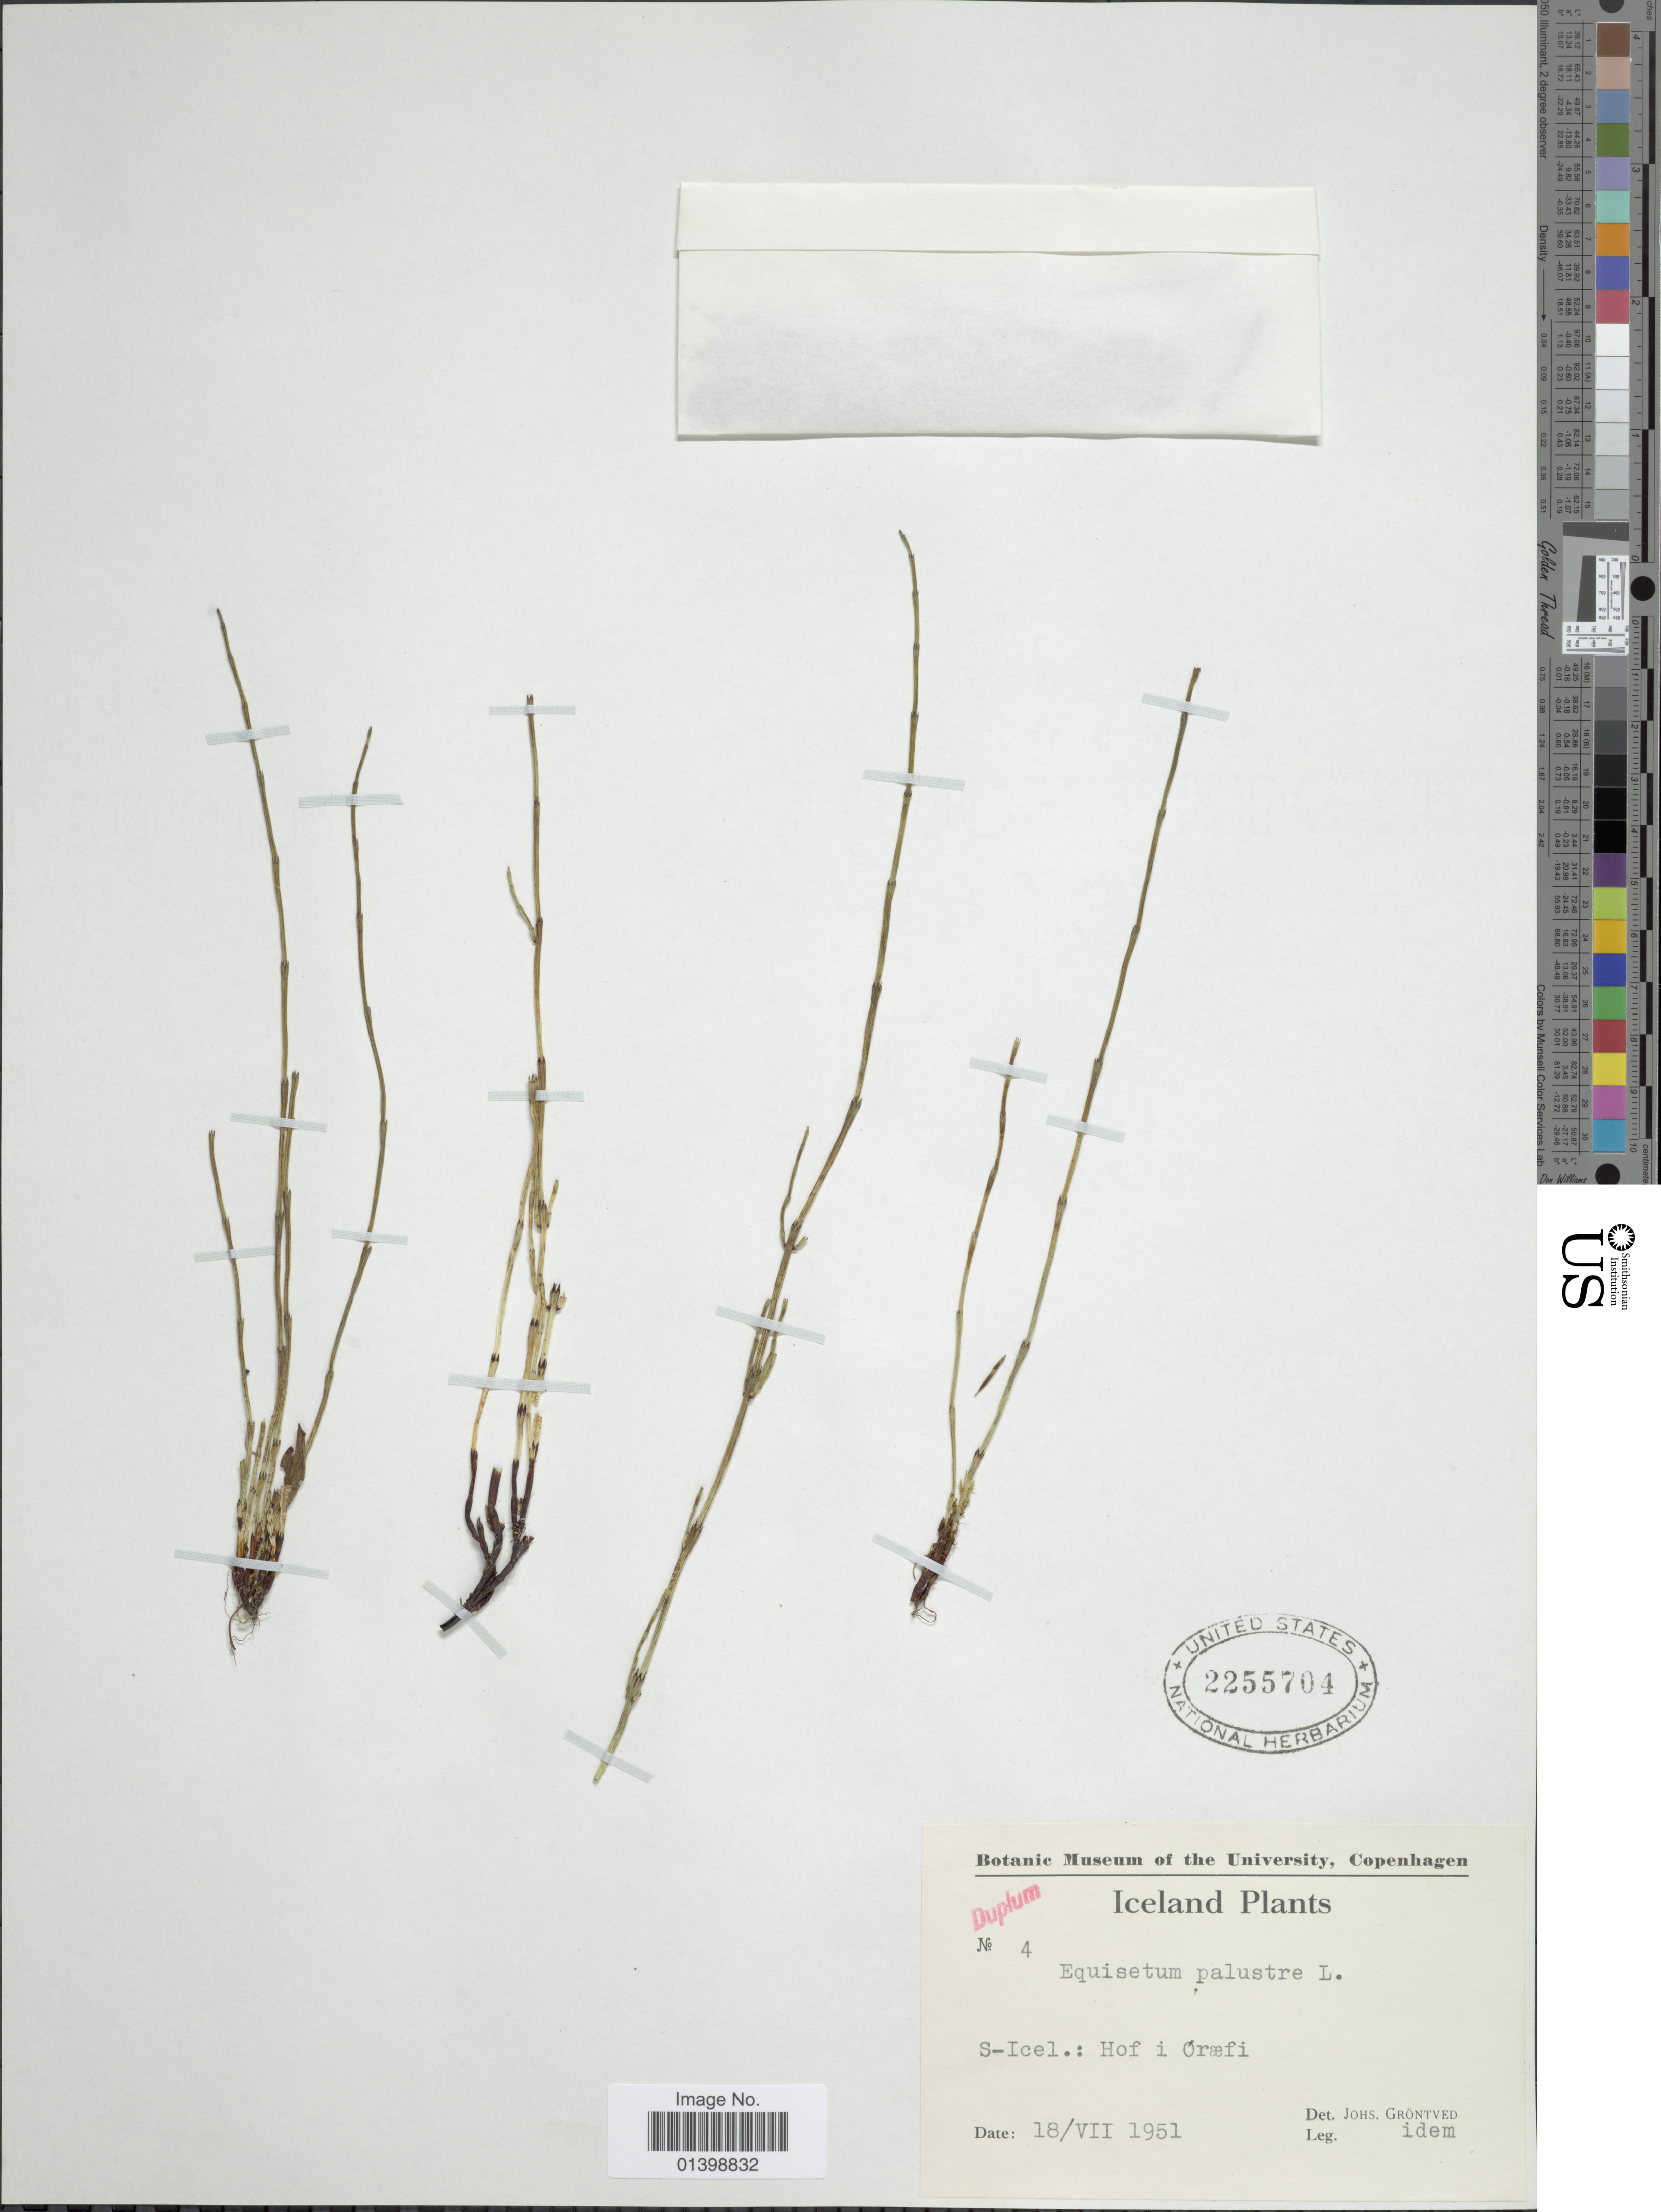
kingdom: Plantae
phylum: Tracheophyta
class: Polypodiopsida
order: Equisetales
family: Equisetaceae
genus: Equisetum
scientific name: Equisetum palustre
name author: L.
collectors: J. Gröntved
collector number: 4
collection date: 1951-07-18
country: Iceland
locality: S-Icel.: Hof i Oræfi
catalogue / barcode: US 2255704